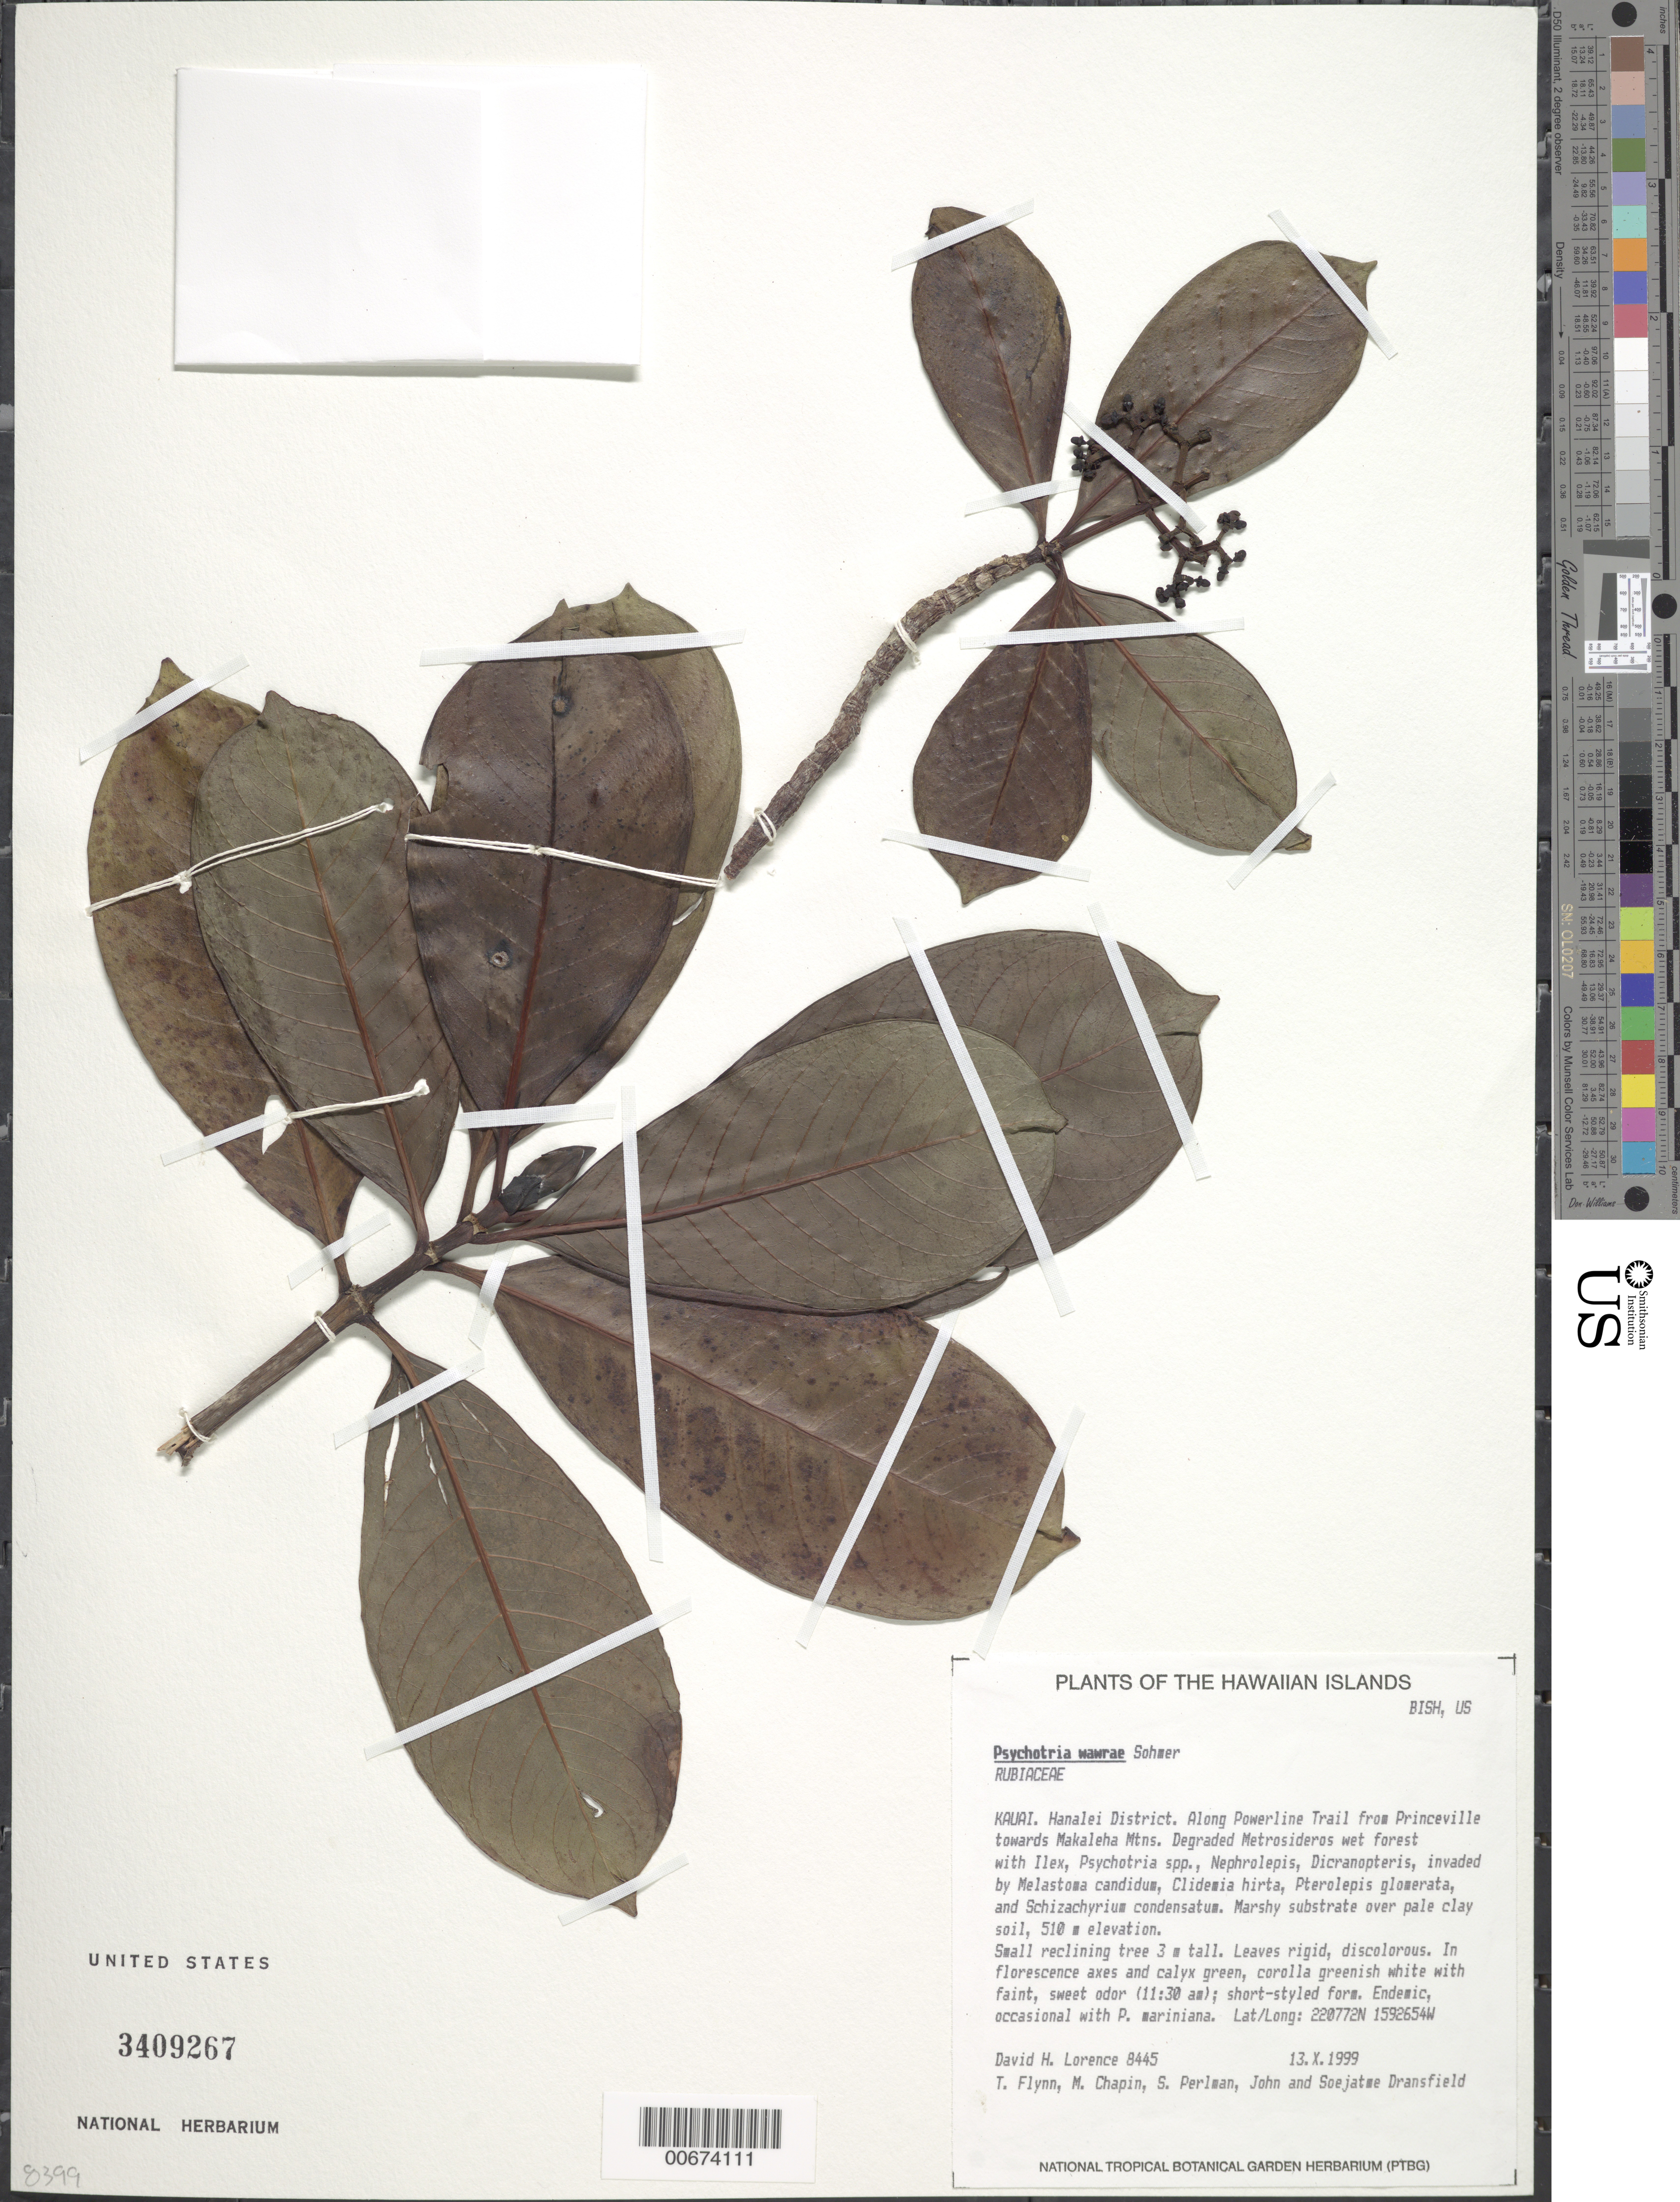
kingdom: Plantae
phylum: Tracheophyta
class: Magnoliopsida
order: Gentianales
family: Rubiaceae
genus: Psychotria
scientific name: Psychotria wawrae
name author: Sohmer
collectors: D. Lorence, T. W. Flynn, M. Chapin, S. P. Perlman, J. Dransfield & S. Dransfield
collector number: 8445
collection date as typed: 13 Oct 1999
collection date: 1999-10-13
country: United States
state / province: Hawaii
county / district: Kauai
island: Kaua'i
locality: Hanalei District, along Powerline Trail from Princeville towards Makaleha Mtns.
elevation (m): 510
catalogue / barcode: US 3409267